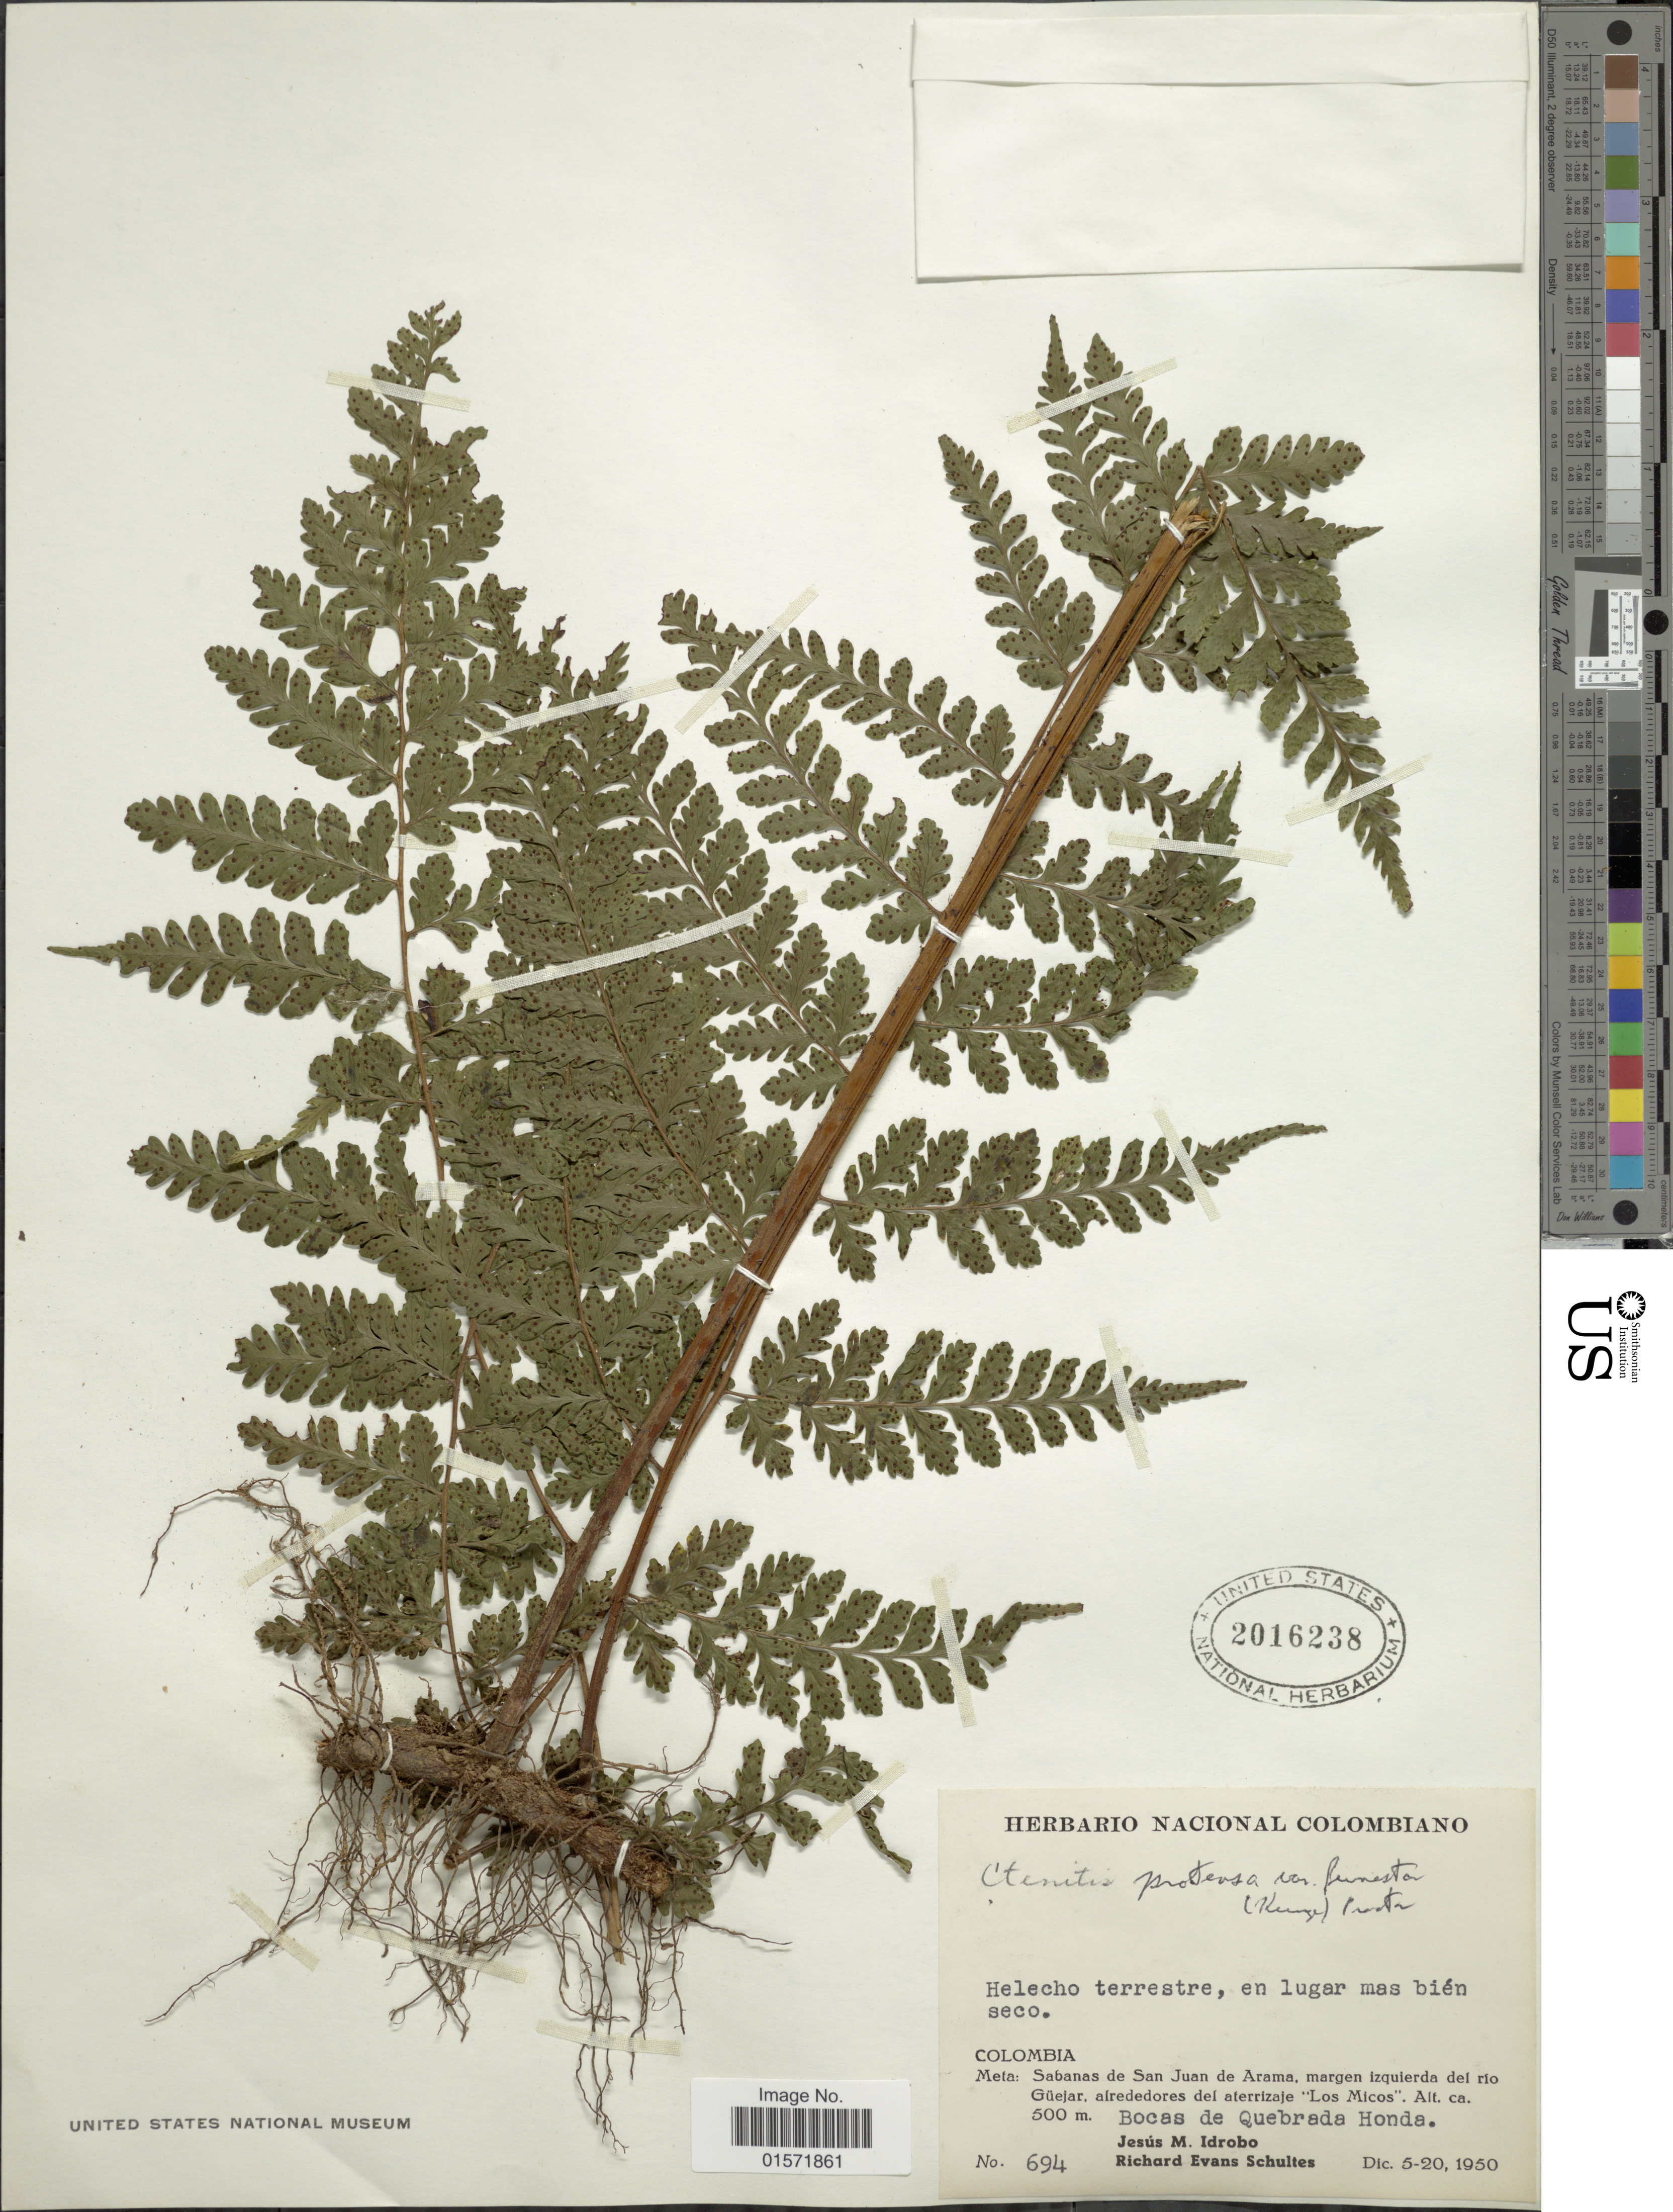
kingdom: Plantae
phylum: Tracheophyta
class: Polypodiopsida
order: Polypodiales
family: Tectariaceae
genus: Triplophyllum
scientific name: Triplophyllum funestum var. funestum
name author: (Kunze) Holttum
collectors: J. M. Idrobo & R. E. Schultes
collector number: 694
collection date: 1950-12-05/1950-12-20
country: Colombia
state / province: Meta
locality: Sabanas de San Juan de Arama, margen izquierda del rio Güejar, alrededores del aterrizaje "Los Micos", Bocas de Quebrada Honda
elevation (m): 500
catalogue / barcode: US 2016238